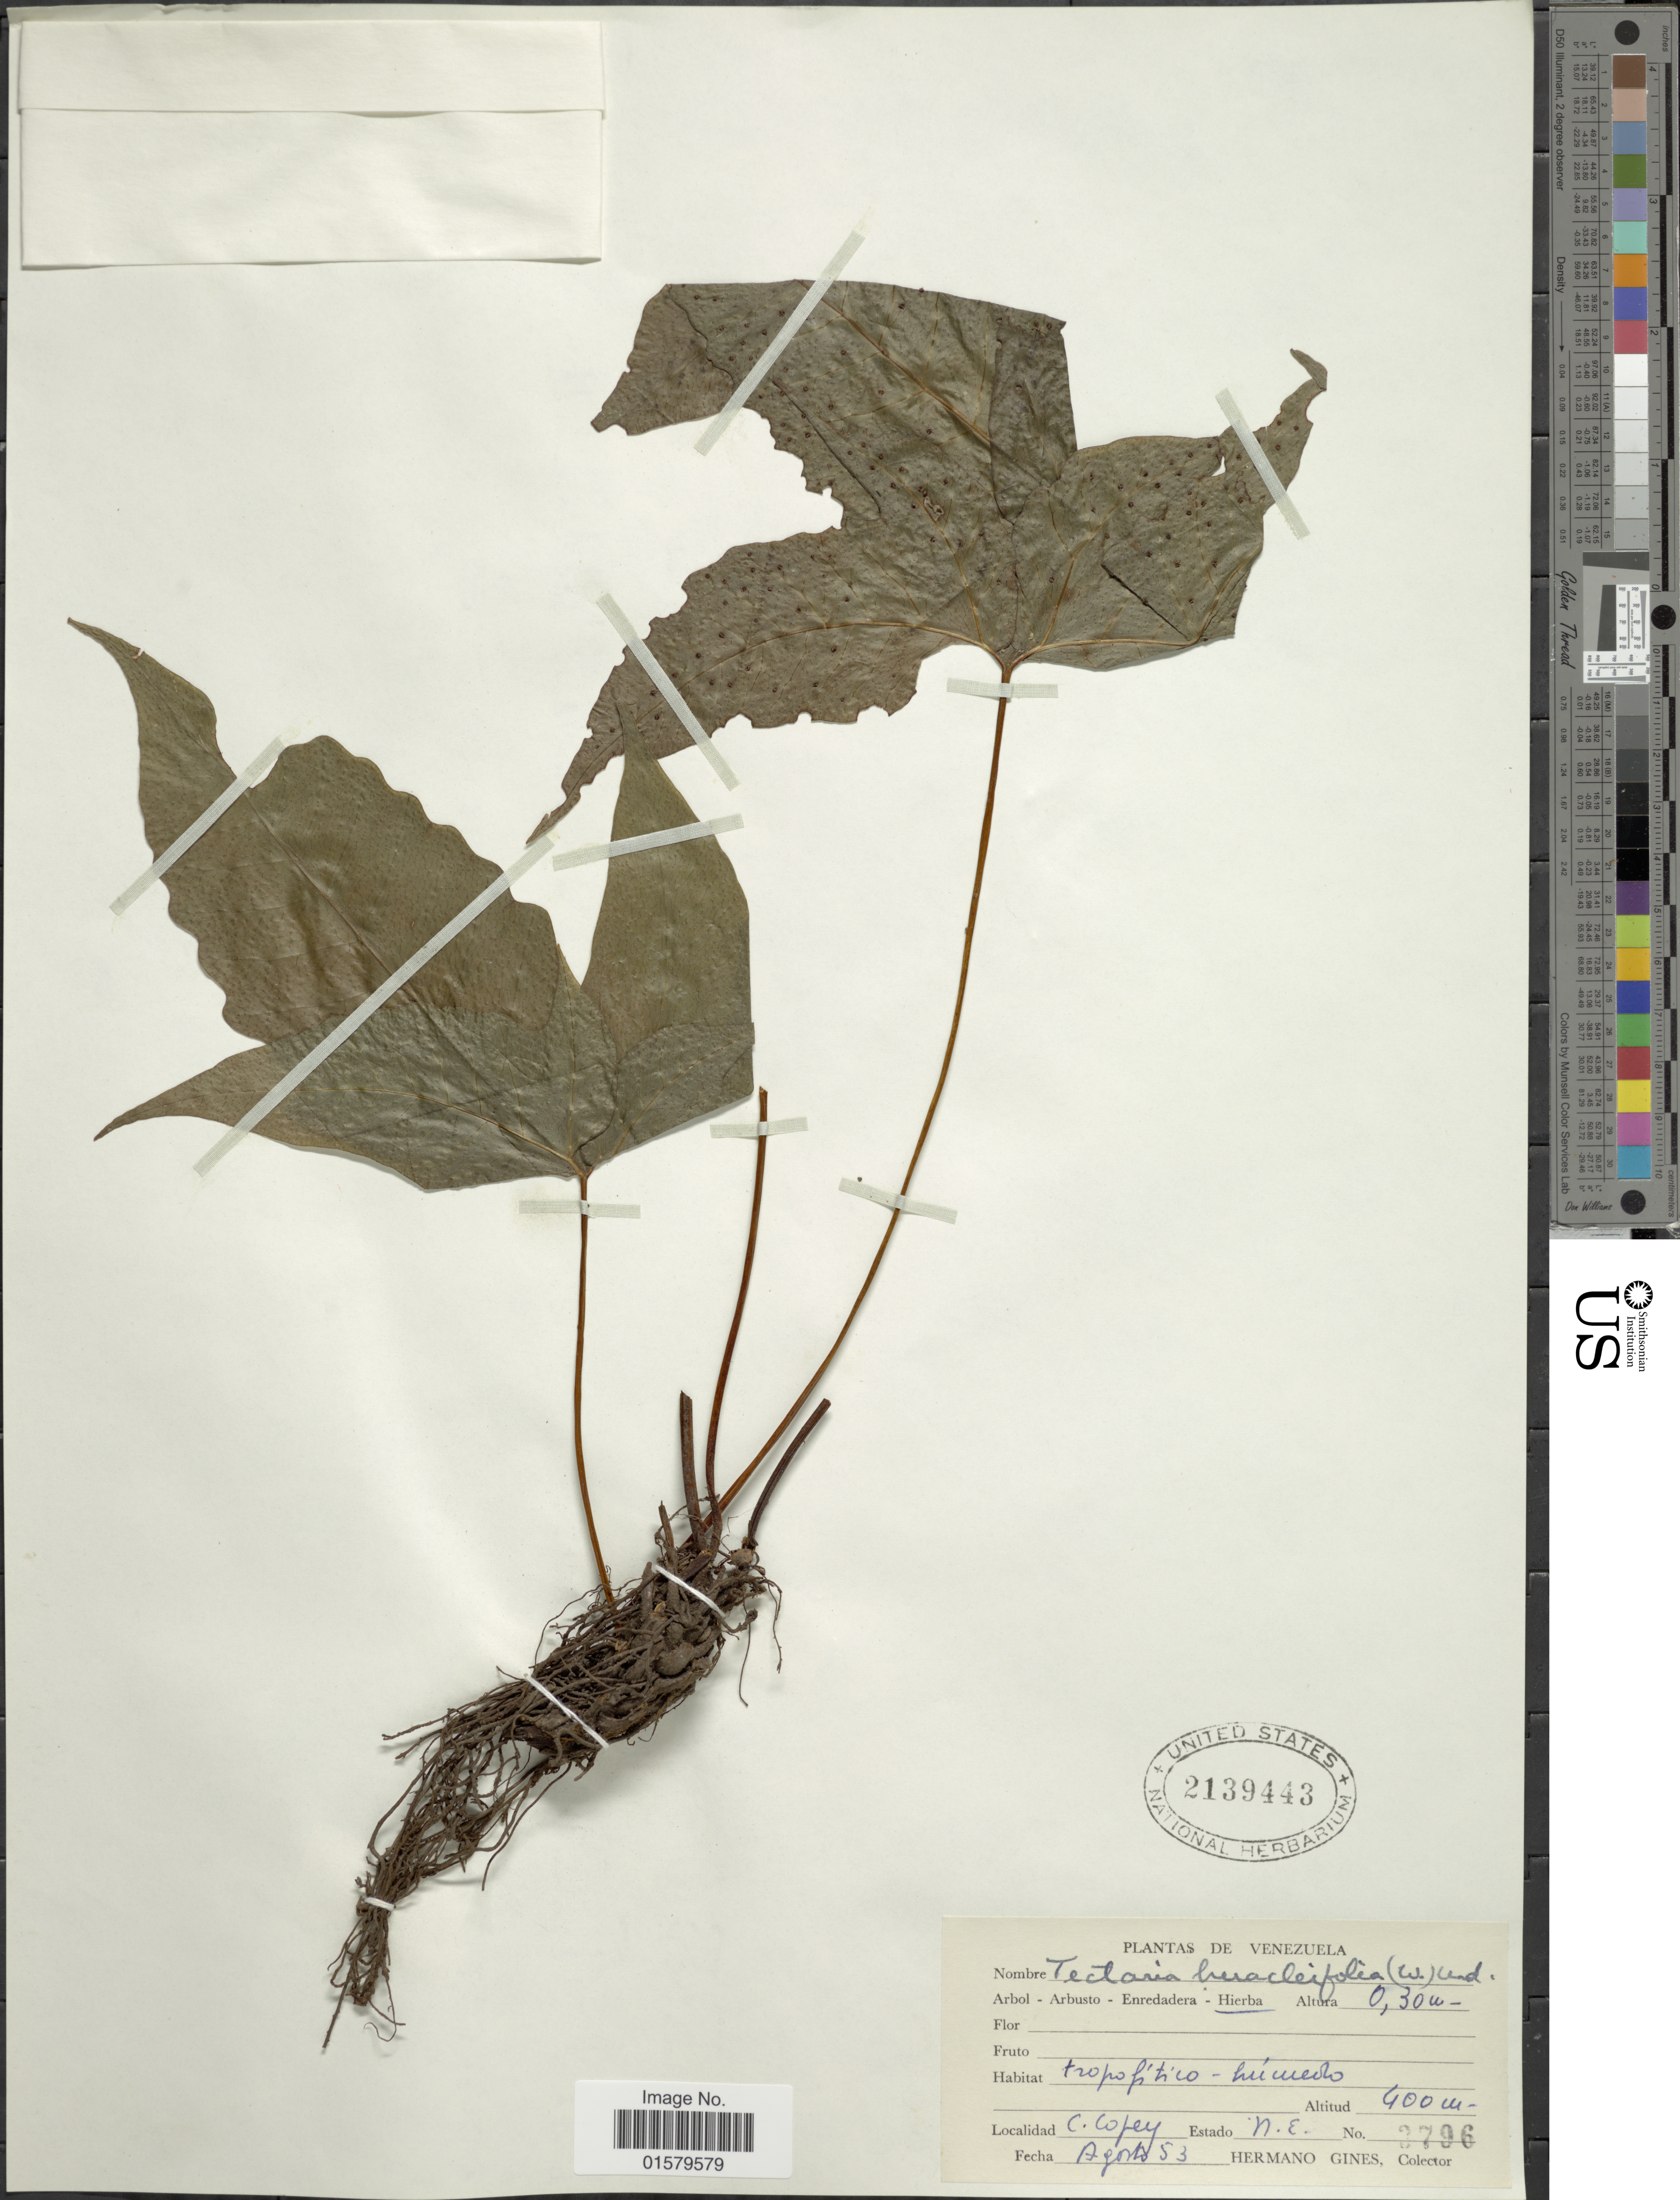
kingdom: Plantae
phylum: Tracheophyta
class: Polypodiopsida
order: Polypodiales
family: Tectariaceae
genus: Tectaria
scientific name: Tectaria heracleifolia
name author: (Willd.) Underw.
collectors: Bro. Gines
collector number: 3796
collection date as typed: Transcribed d/m/y: /8/53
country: Venezuela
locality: C. Copey, Estado N. E.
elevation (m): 400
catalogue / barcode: US 2139443